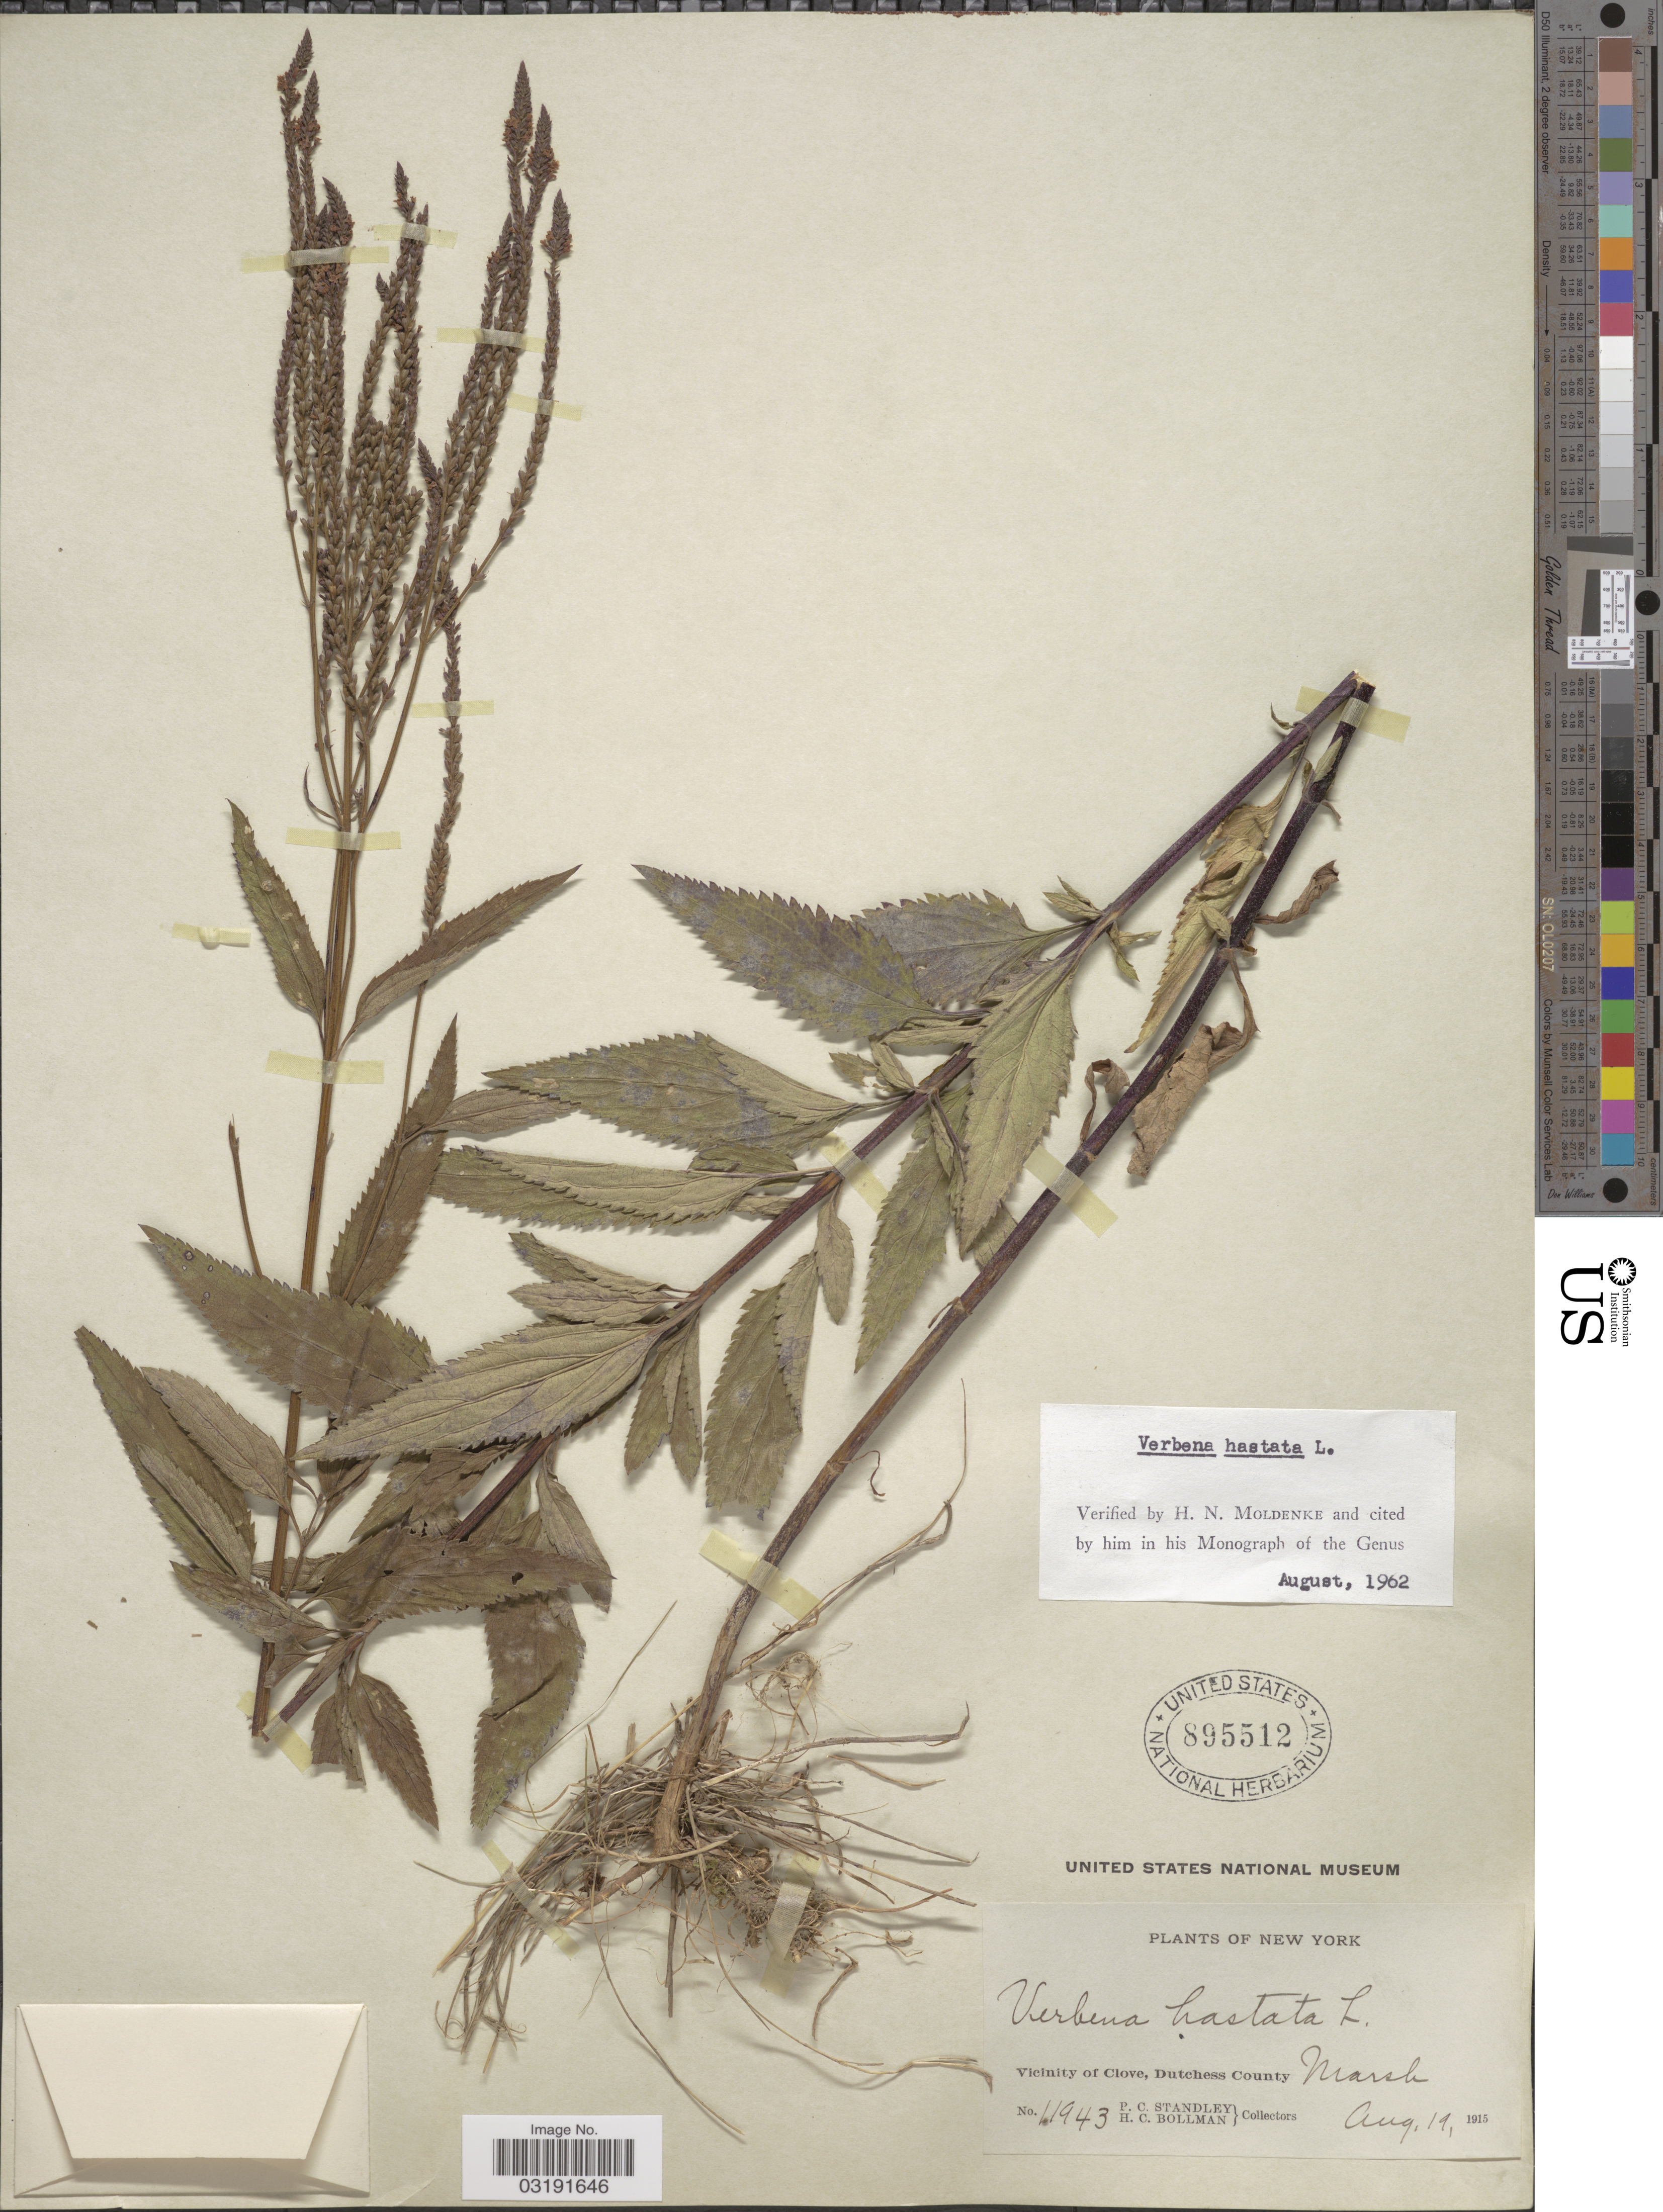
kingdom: Plantae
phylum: Tracheophyta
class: Magnoliopsida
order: Lamiales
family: Verbenaceae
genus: Verbena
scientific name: Verbena hastata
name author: L.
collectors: P. C. Standley & H. C. Bollman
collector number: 11943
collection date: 1915-08-19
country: United States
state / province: New York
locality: Vicinity of Clove, Dutchess County.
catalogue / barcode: US 895512